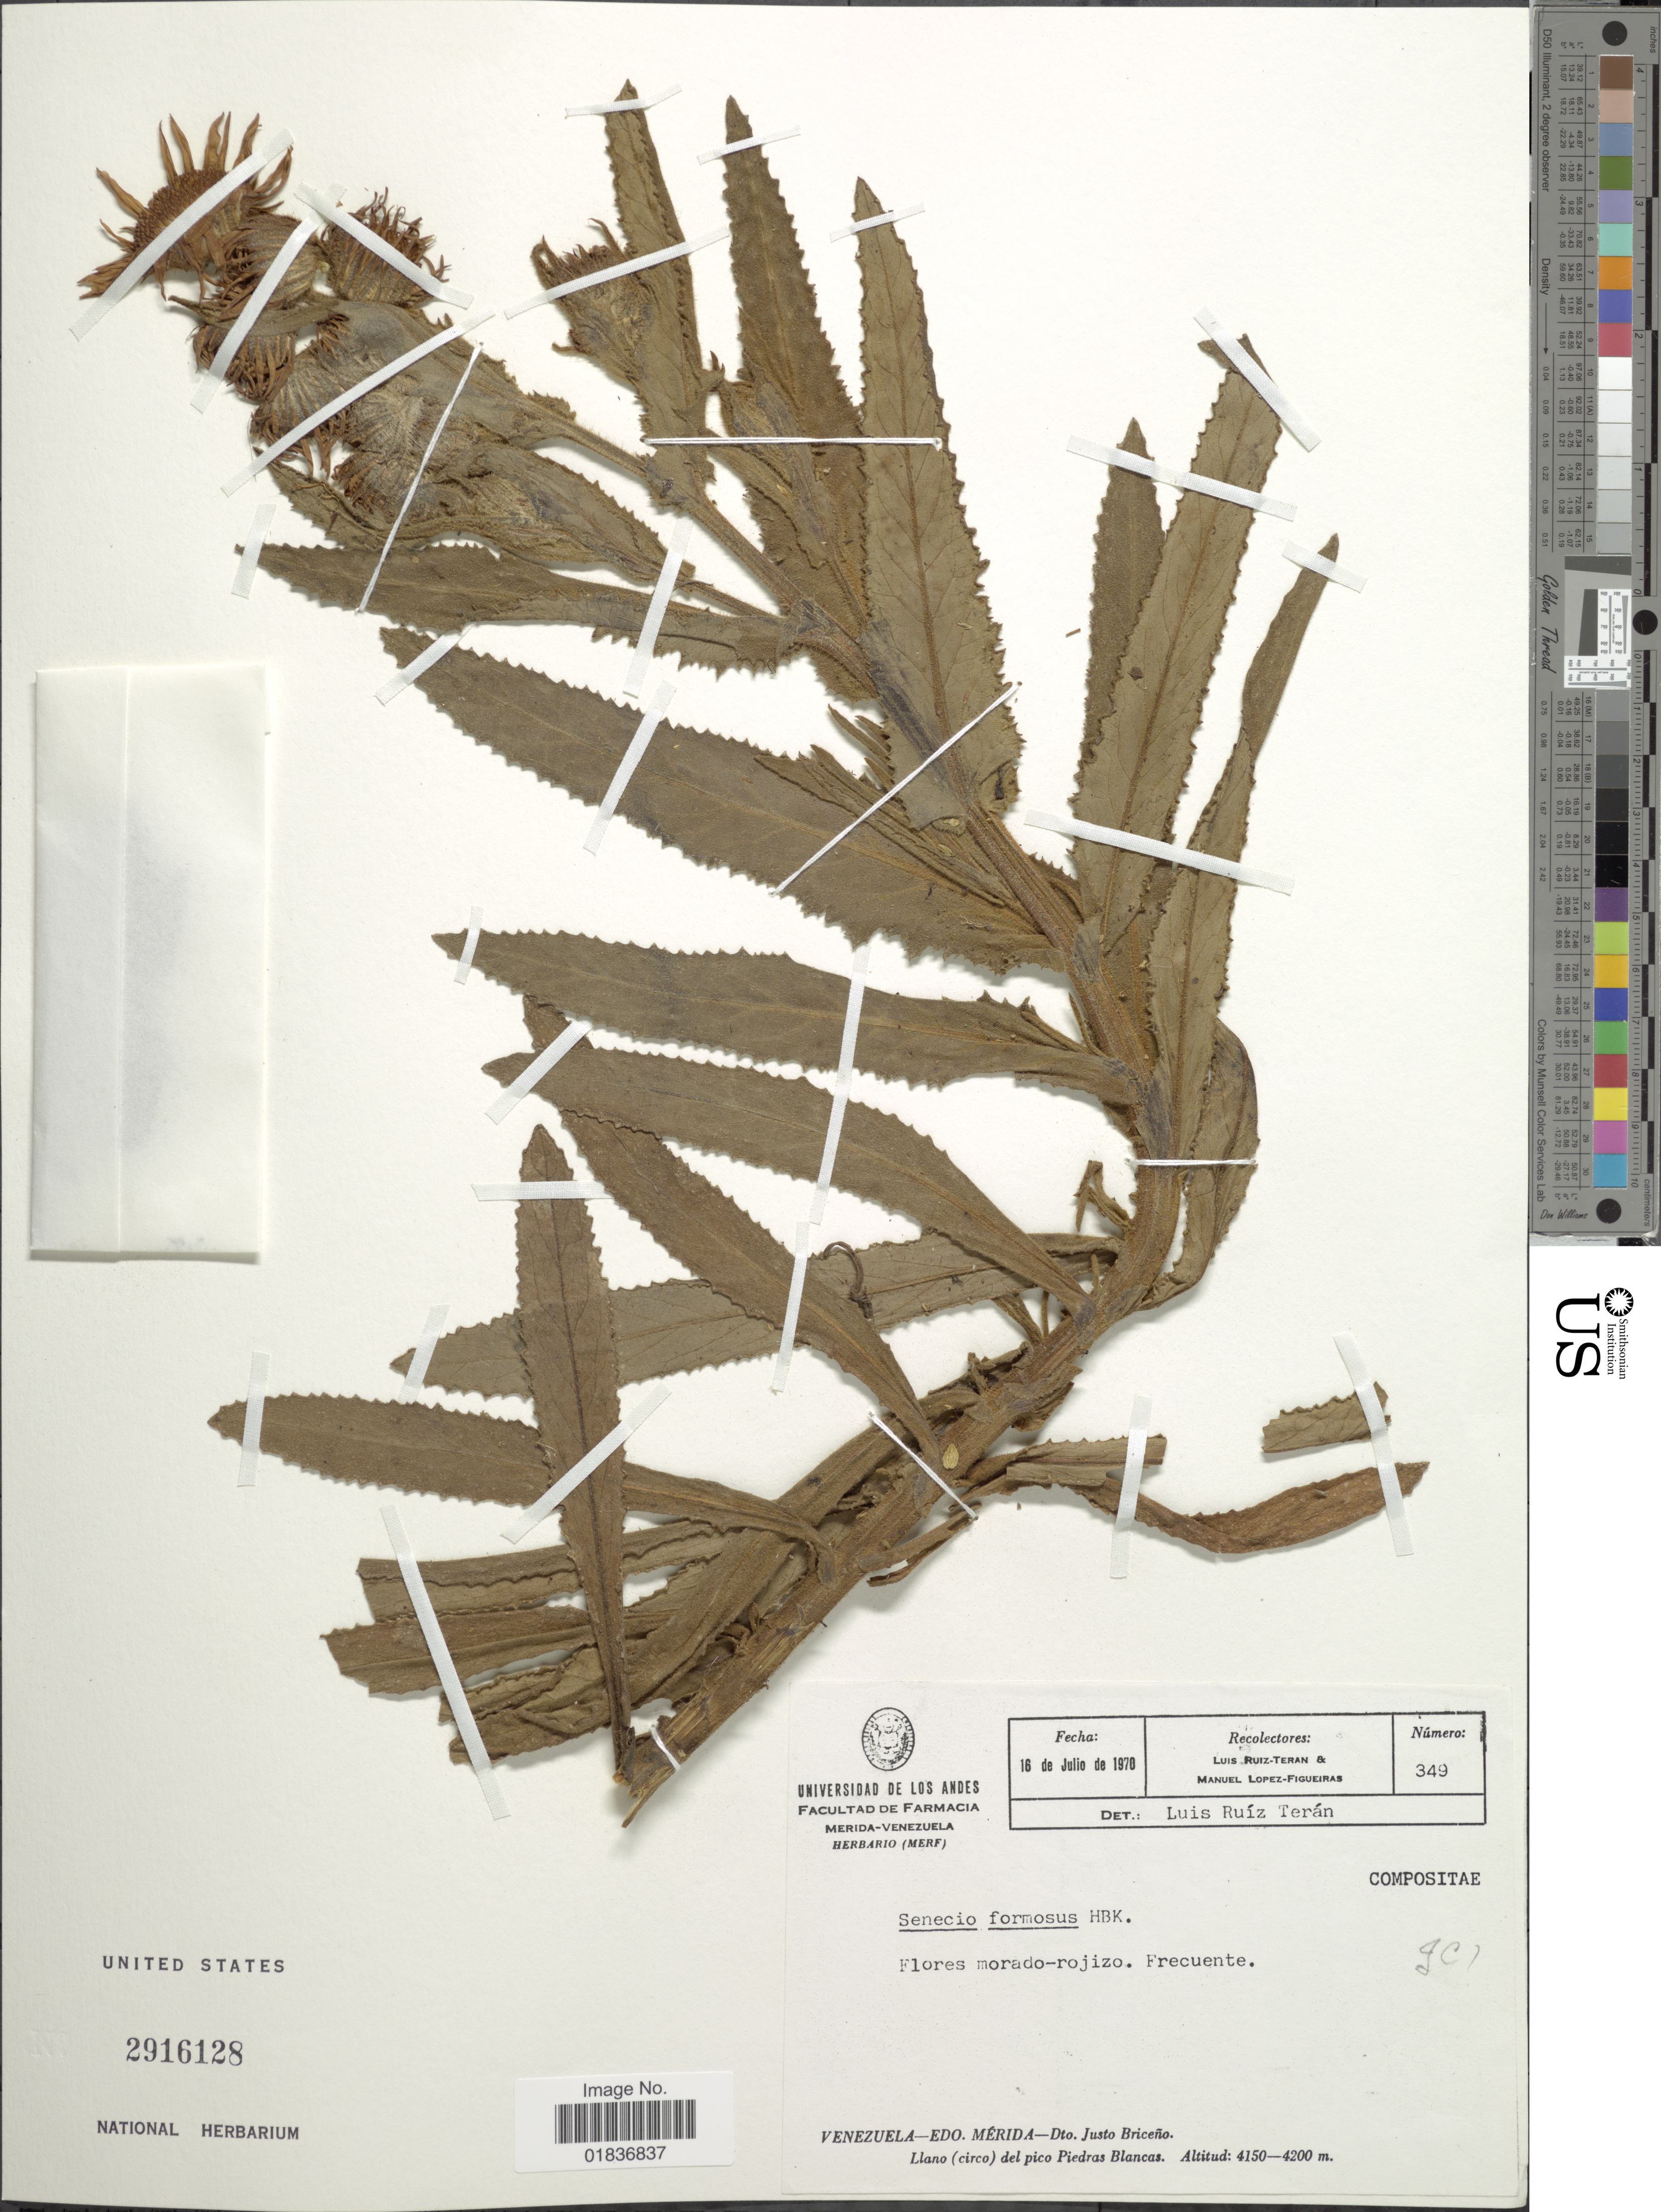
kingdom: Plantae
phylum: Tracheophyta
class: Magnoliopsida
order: Asterales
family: Asteraceae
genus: Senecio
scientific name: Senecio wedglacialis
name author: Cuatrec.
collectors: L. E. Ruíz-Terán & M. López Figueiras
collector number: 349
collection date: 1970-07-16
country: Venezuela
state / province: Mérida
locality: Edo. Merida-Dto. Justo Briceño. Llano (circo) del pico Piedras Blancas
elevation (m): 4150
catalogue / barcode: US 2916128